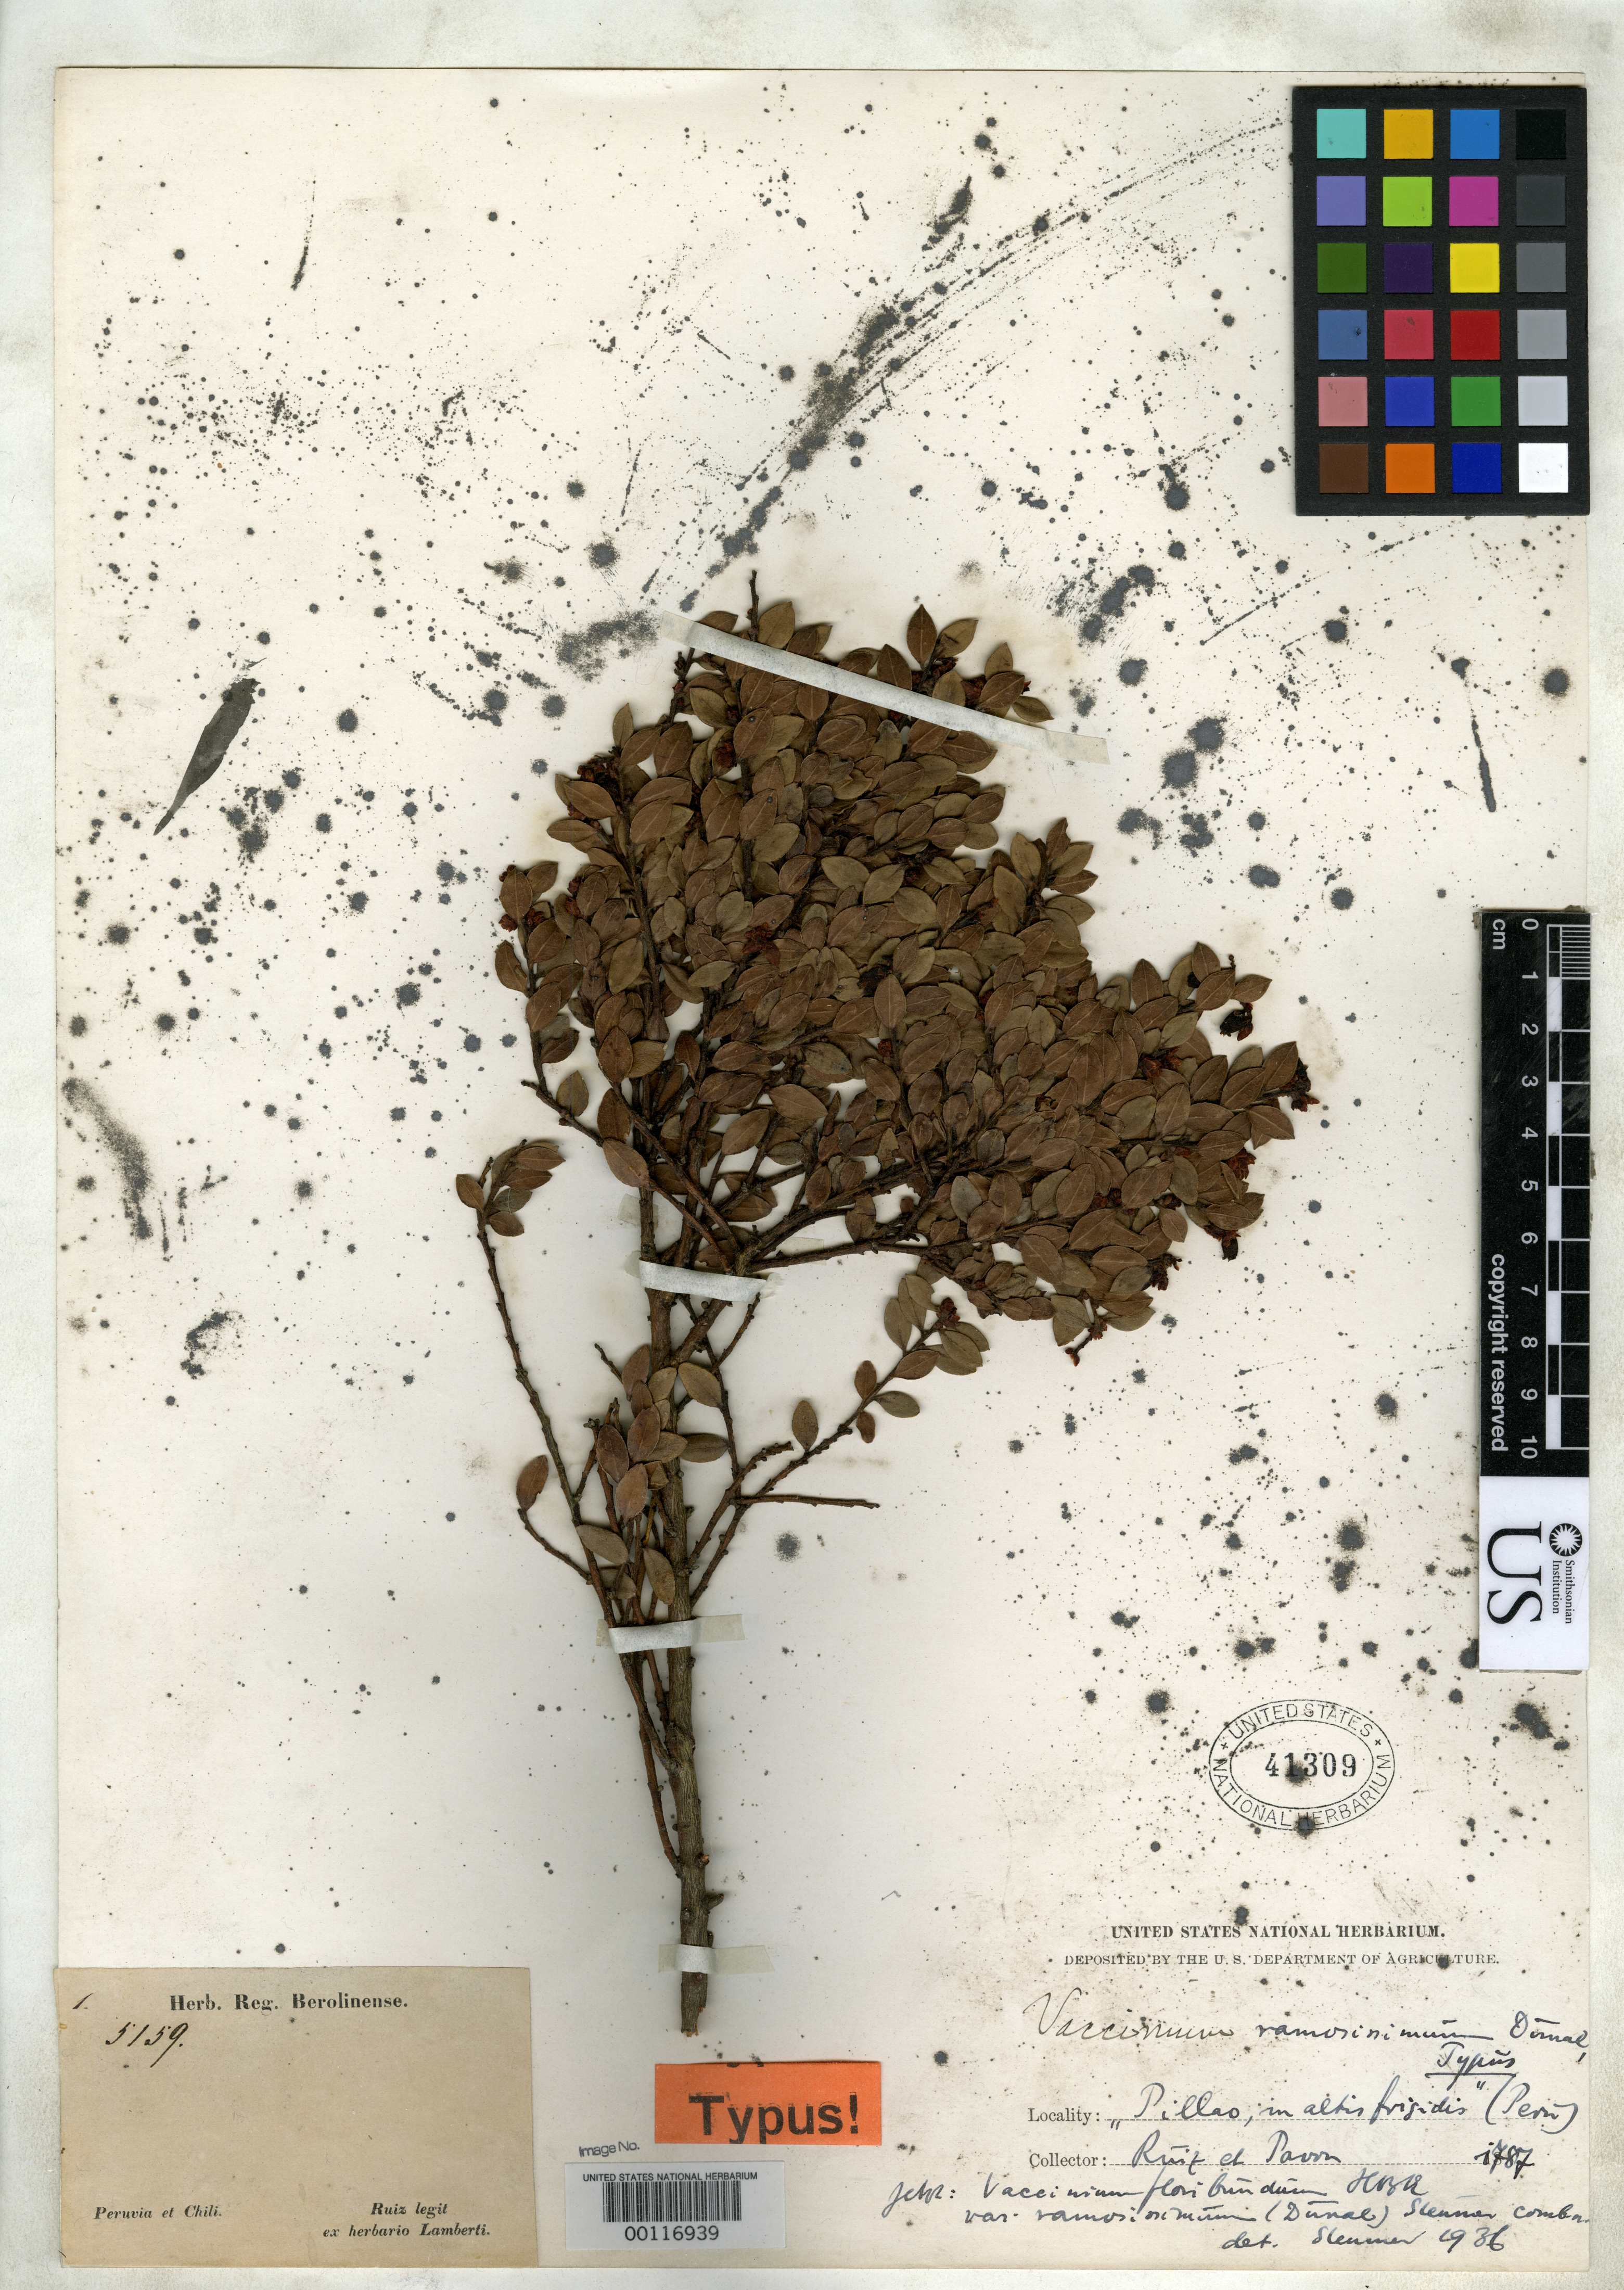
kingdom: Plantae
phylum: Tracheophyta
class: Magnoliopsida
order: Ericales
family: Ericaceae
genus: Vaccinium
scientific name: Vaccinium ramosissimum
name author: Dunal in DC.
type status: Possible Isotype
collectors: H. Ruiz López & J. A. Pavón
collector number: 5159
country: Peru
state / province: San Martín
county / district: Mariscal Cáceres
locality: Rio Huallaga, margen Derecha del; Balsa Probana; dtto. Tocache Nuevo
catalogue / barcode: US 41309